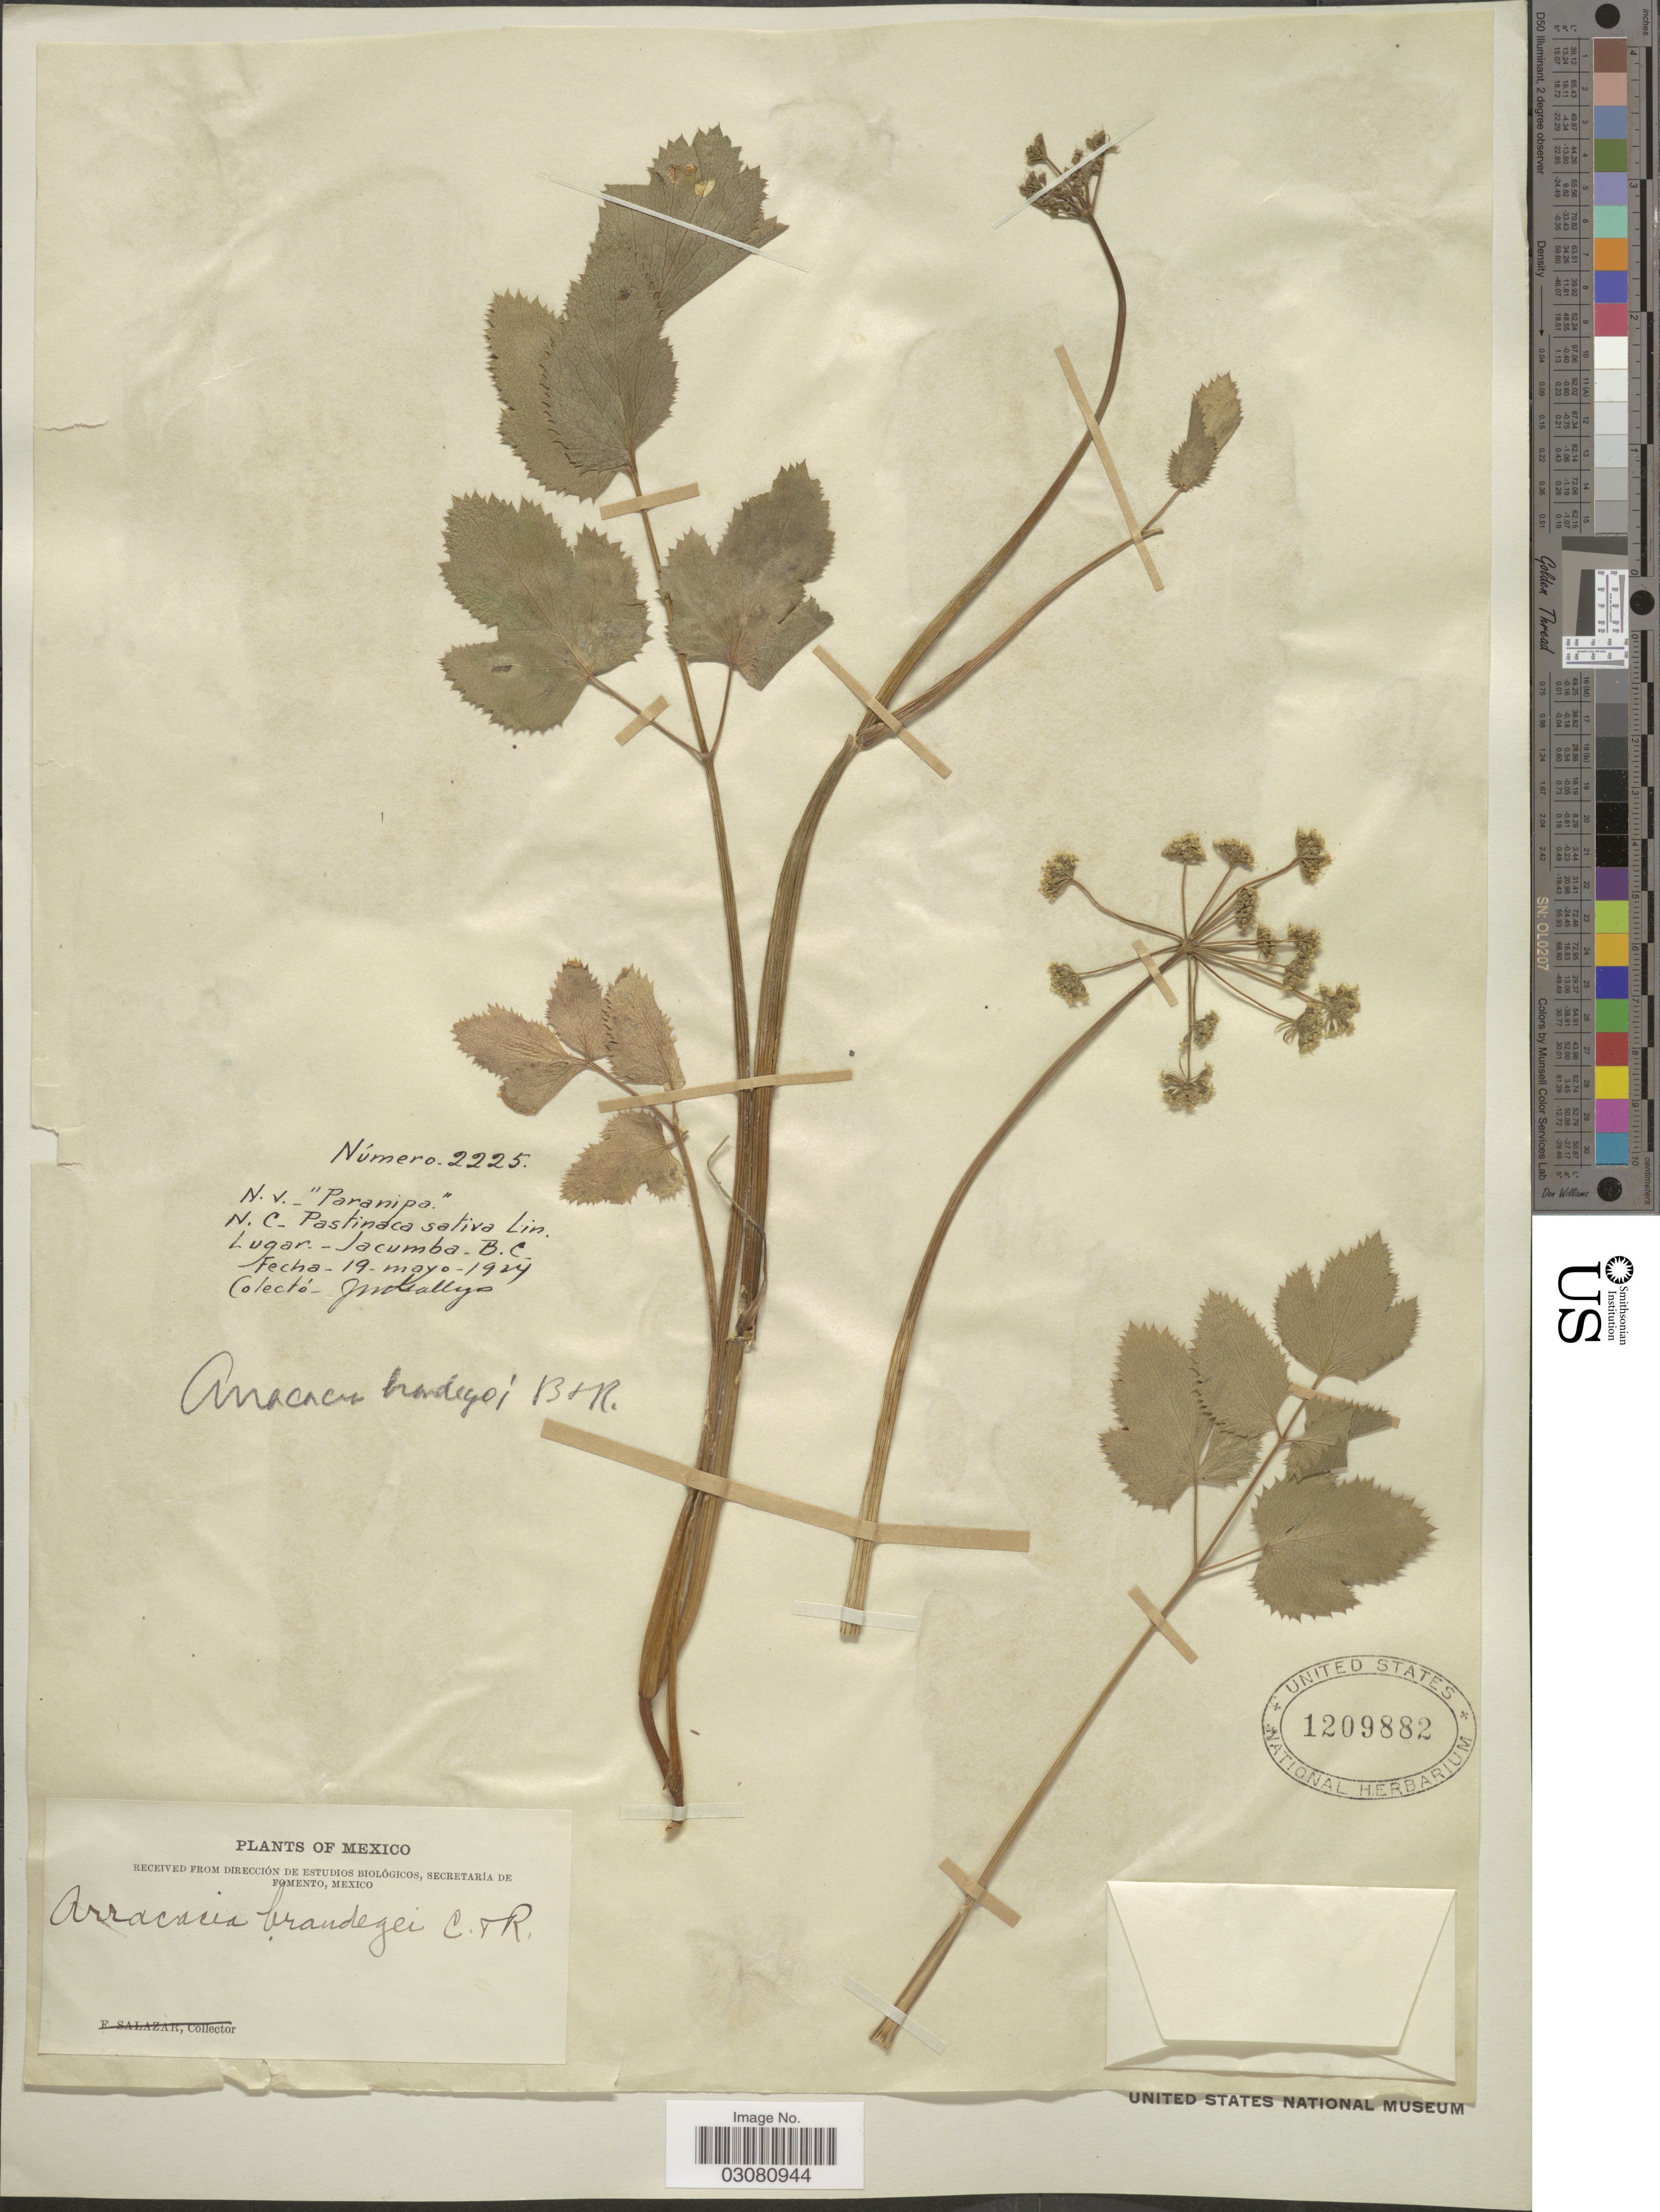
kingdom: Plantae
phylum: Tracheophyta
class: Magnoliopsida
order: Apiales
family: Apiaceae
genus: Arracacia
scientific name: Arracacia brandegei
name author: J.M. Coult. & Rose in Brandegee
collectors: J. Gallegos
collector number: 2225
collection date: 1924-05-19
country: United States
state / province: California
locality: Jacumba. B.C.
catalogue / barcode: US 1209882